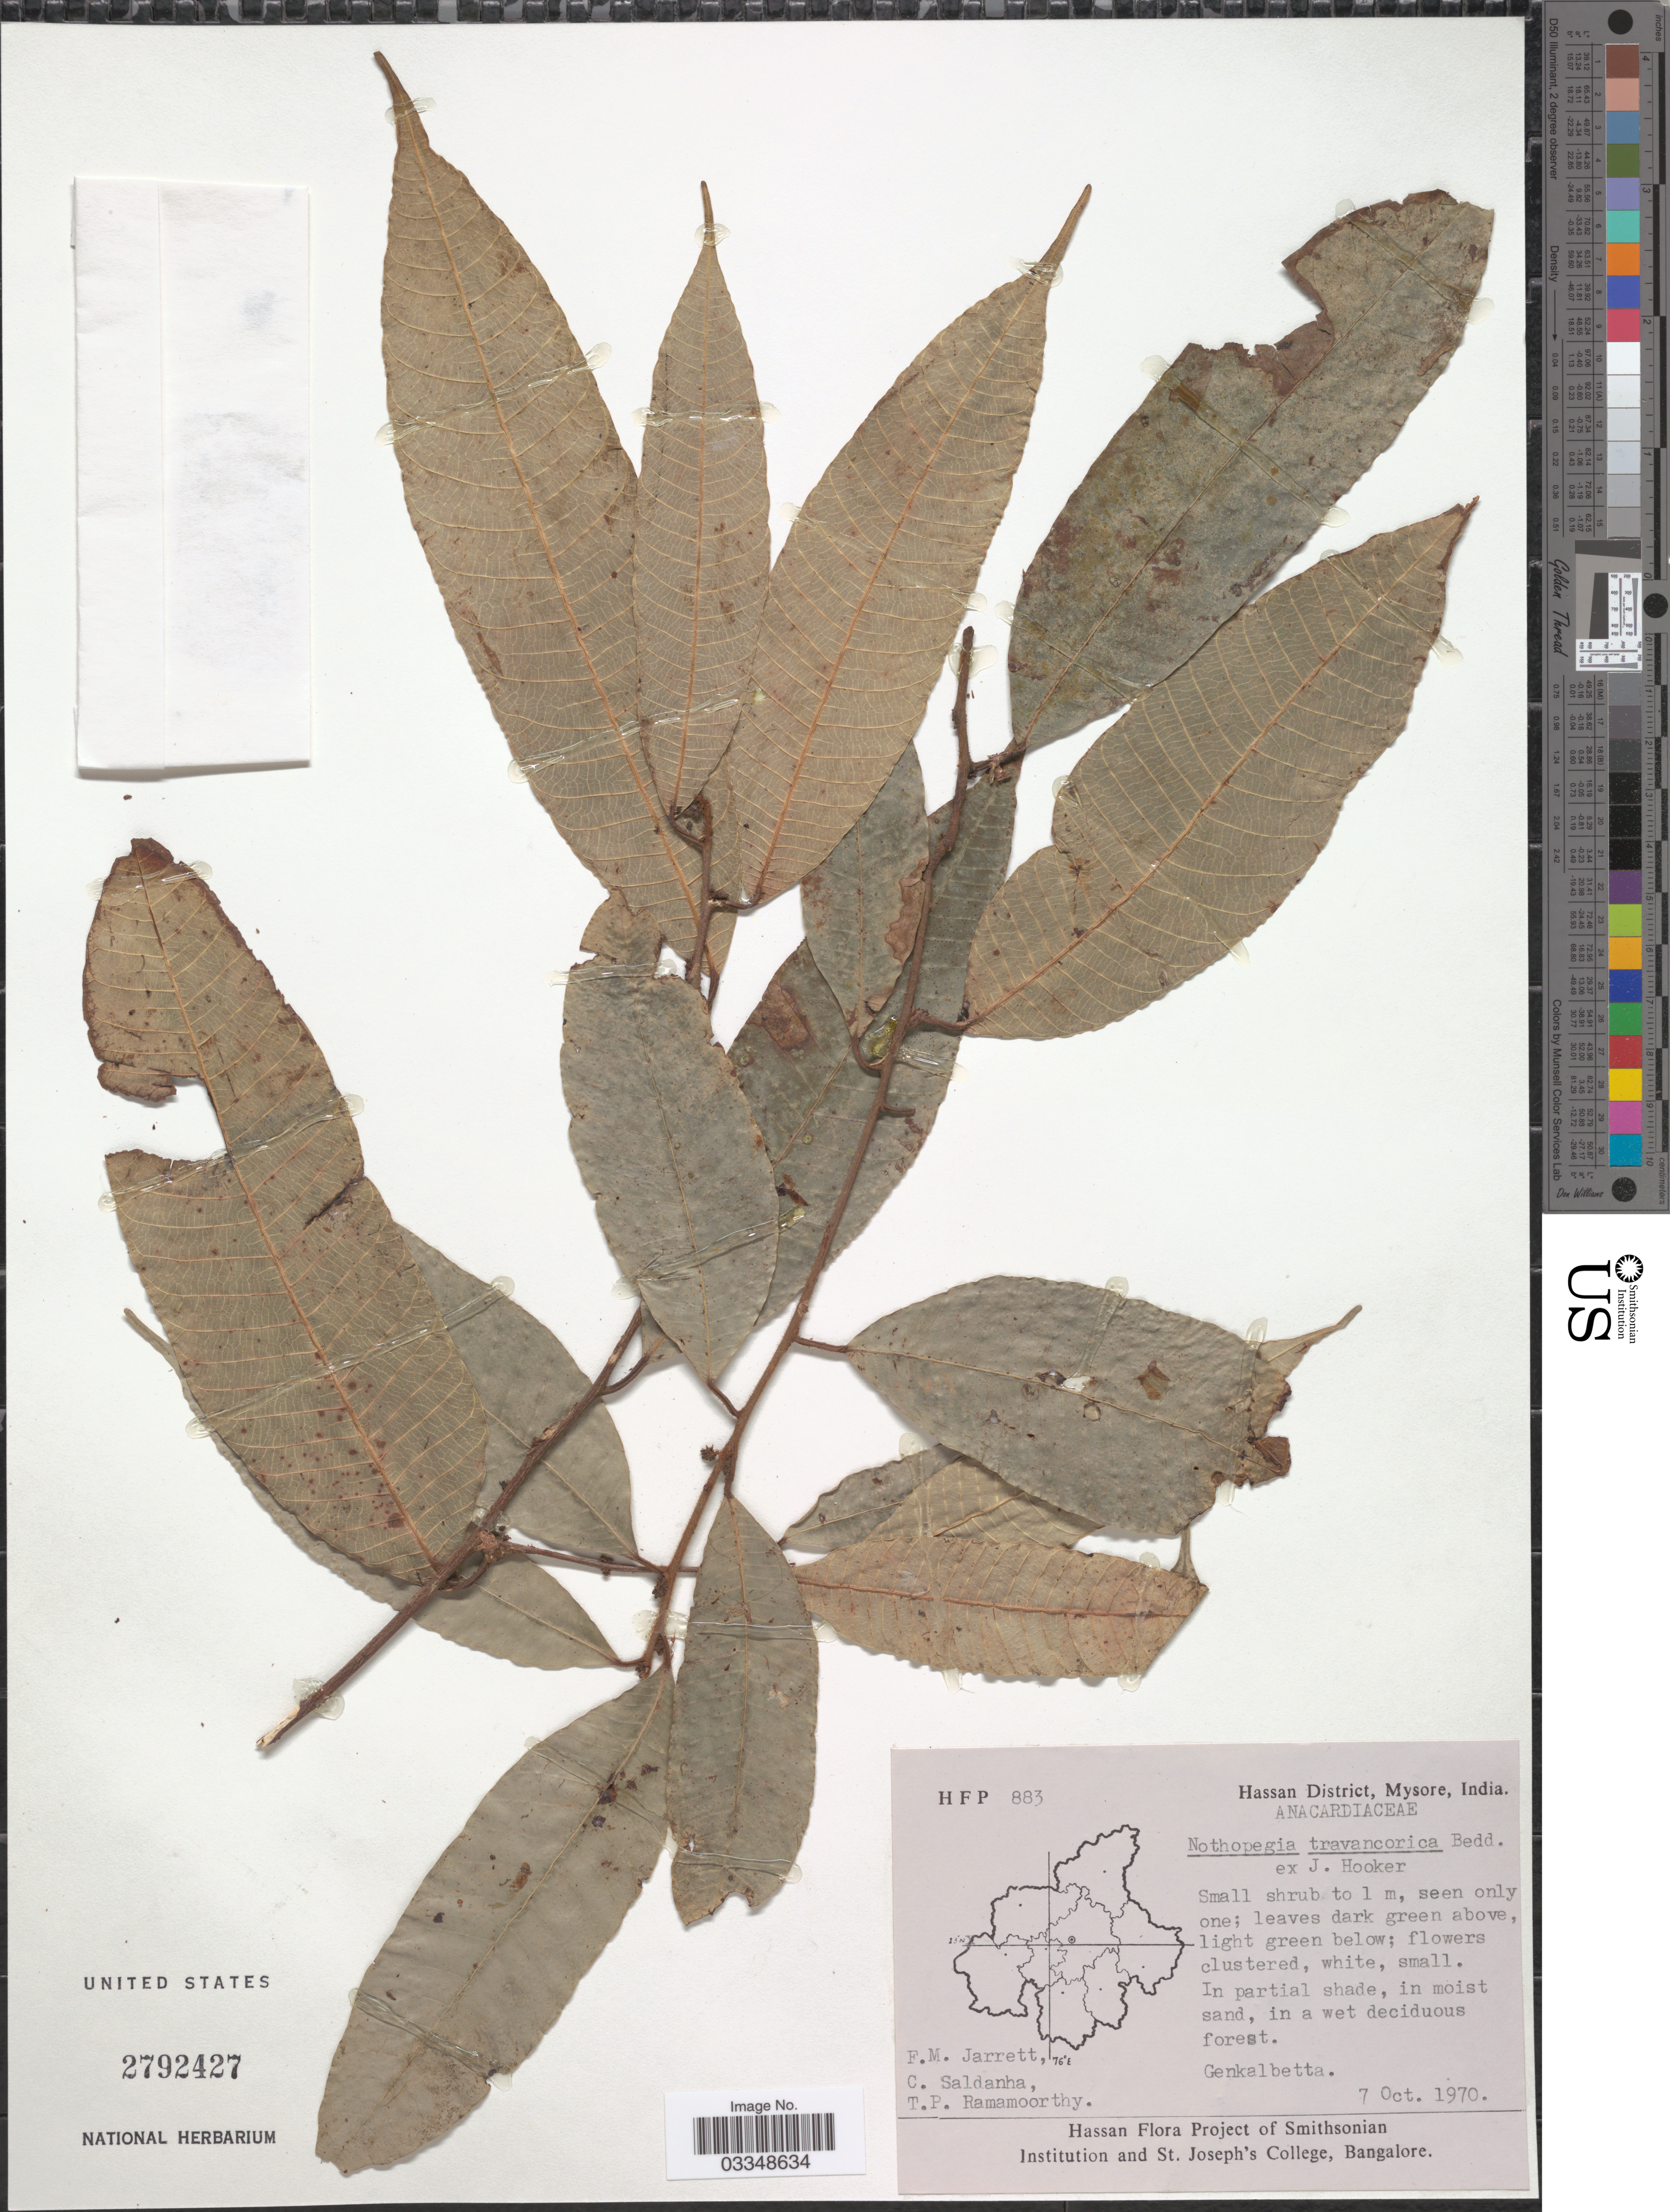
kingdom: Plantae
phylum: Tracheophyta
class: Magnoliopsida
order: Sapindales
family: Anacardiaceae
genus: Nothopegia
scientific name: Nothopegia travancorica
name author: Bedd. ex Hook. f.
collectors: F. M. Jarrett, C. Saldanha & T. P. Ramamoorthy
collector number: HFP 883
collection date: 1970-10-07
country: India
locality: Hassan District, Mysore. Genkalbetta.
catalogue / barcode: US 2792427